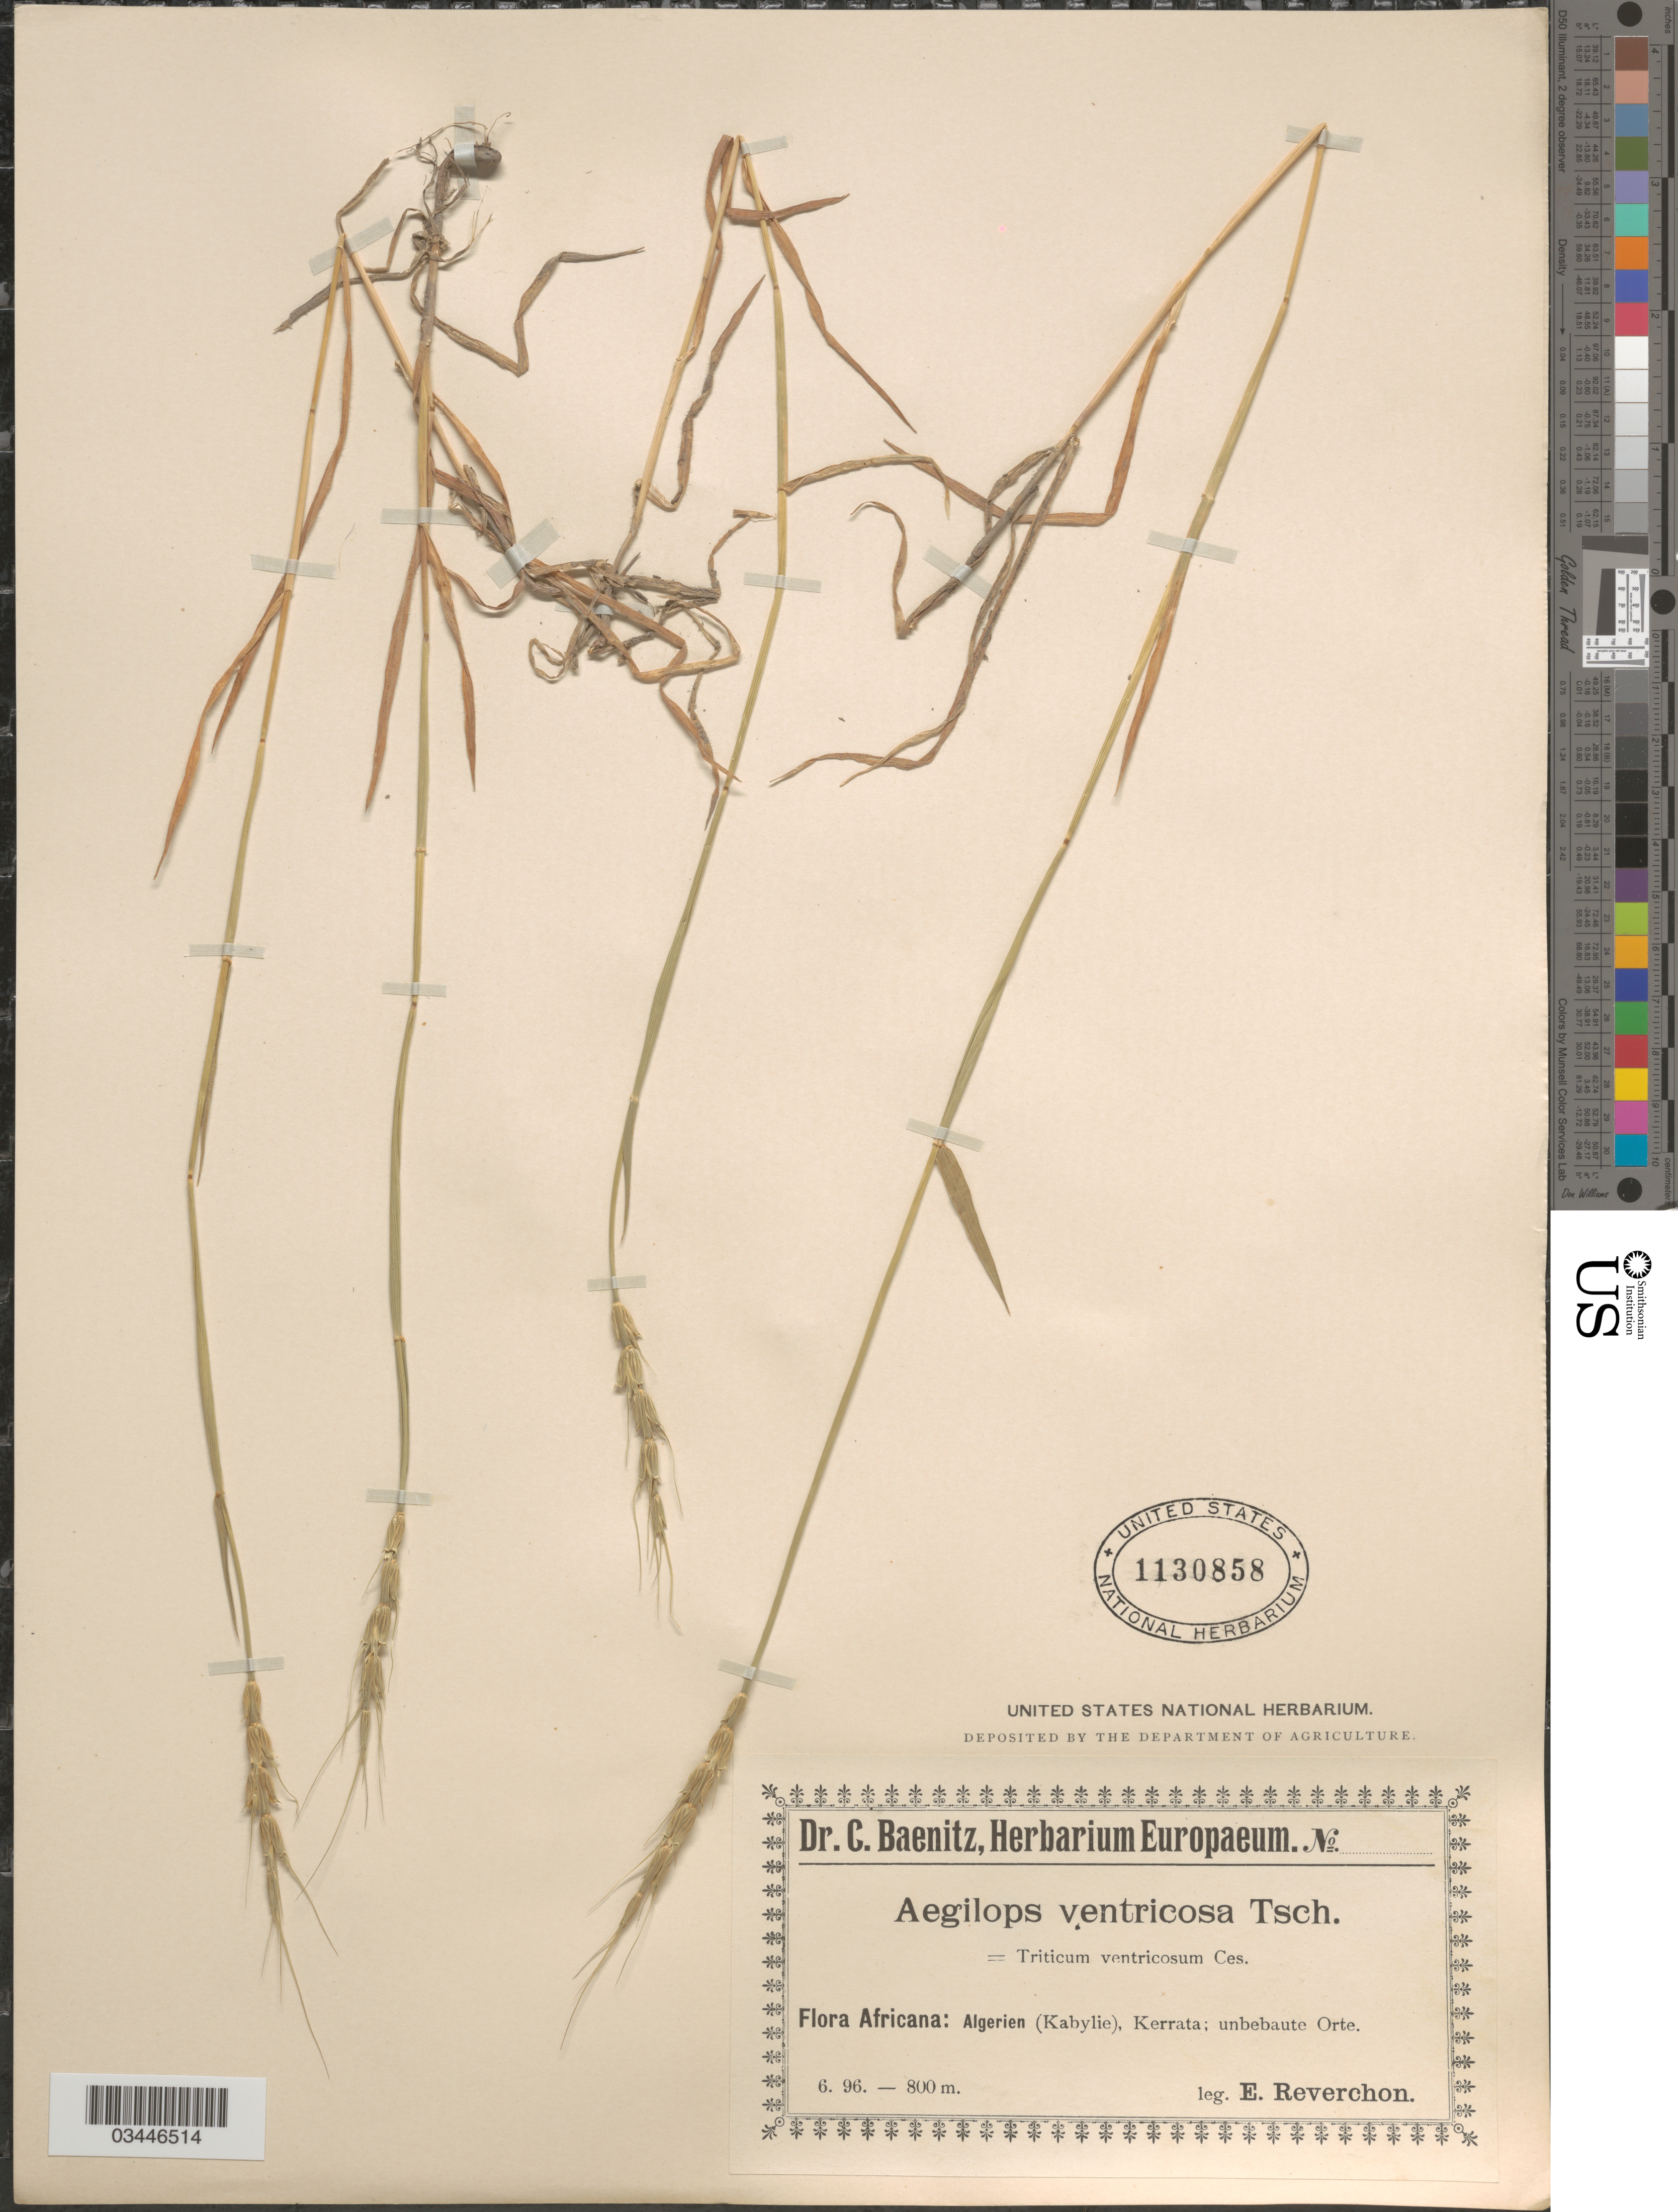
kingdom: Plantae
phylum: Tracheophyta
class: Liliopsida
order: Poales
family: Poaceae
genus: Aegilops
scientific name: Aegilops ventricosa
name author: Tausch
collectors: E. Reverchon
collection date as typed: Transcribed d/m/y: /6/96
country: Algeria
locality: Africana: Algerien (Kabylie), Kerrata; unbebaute Orte.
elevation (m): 800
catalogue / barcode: US 1130858